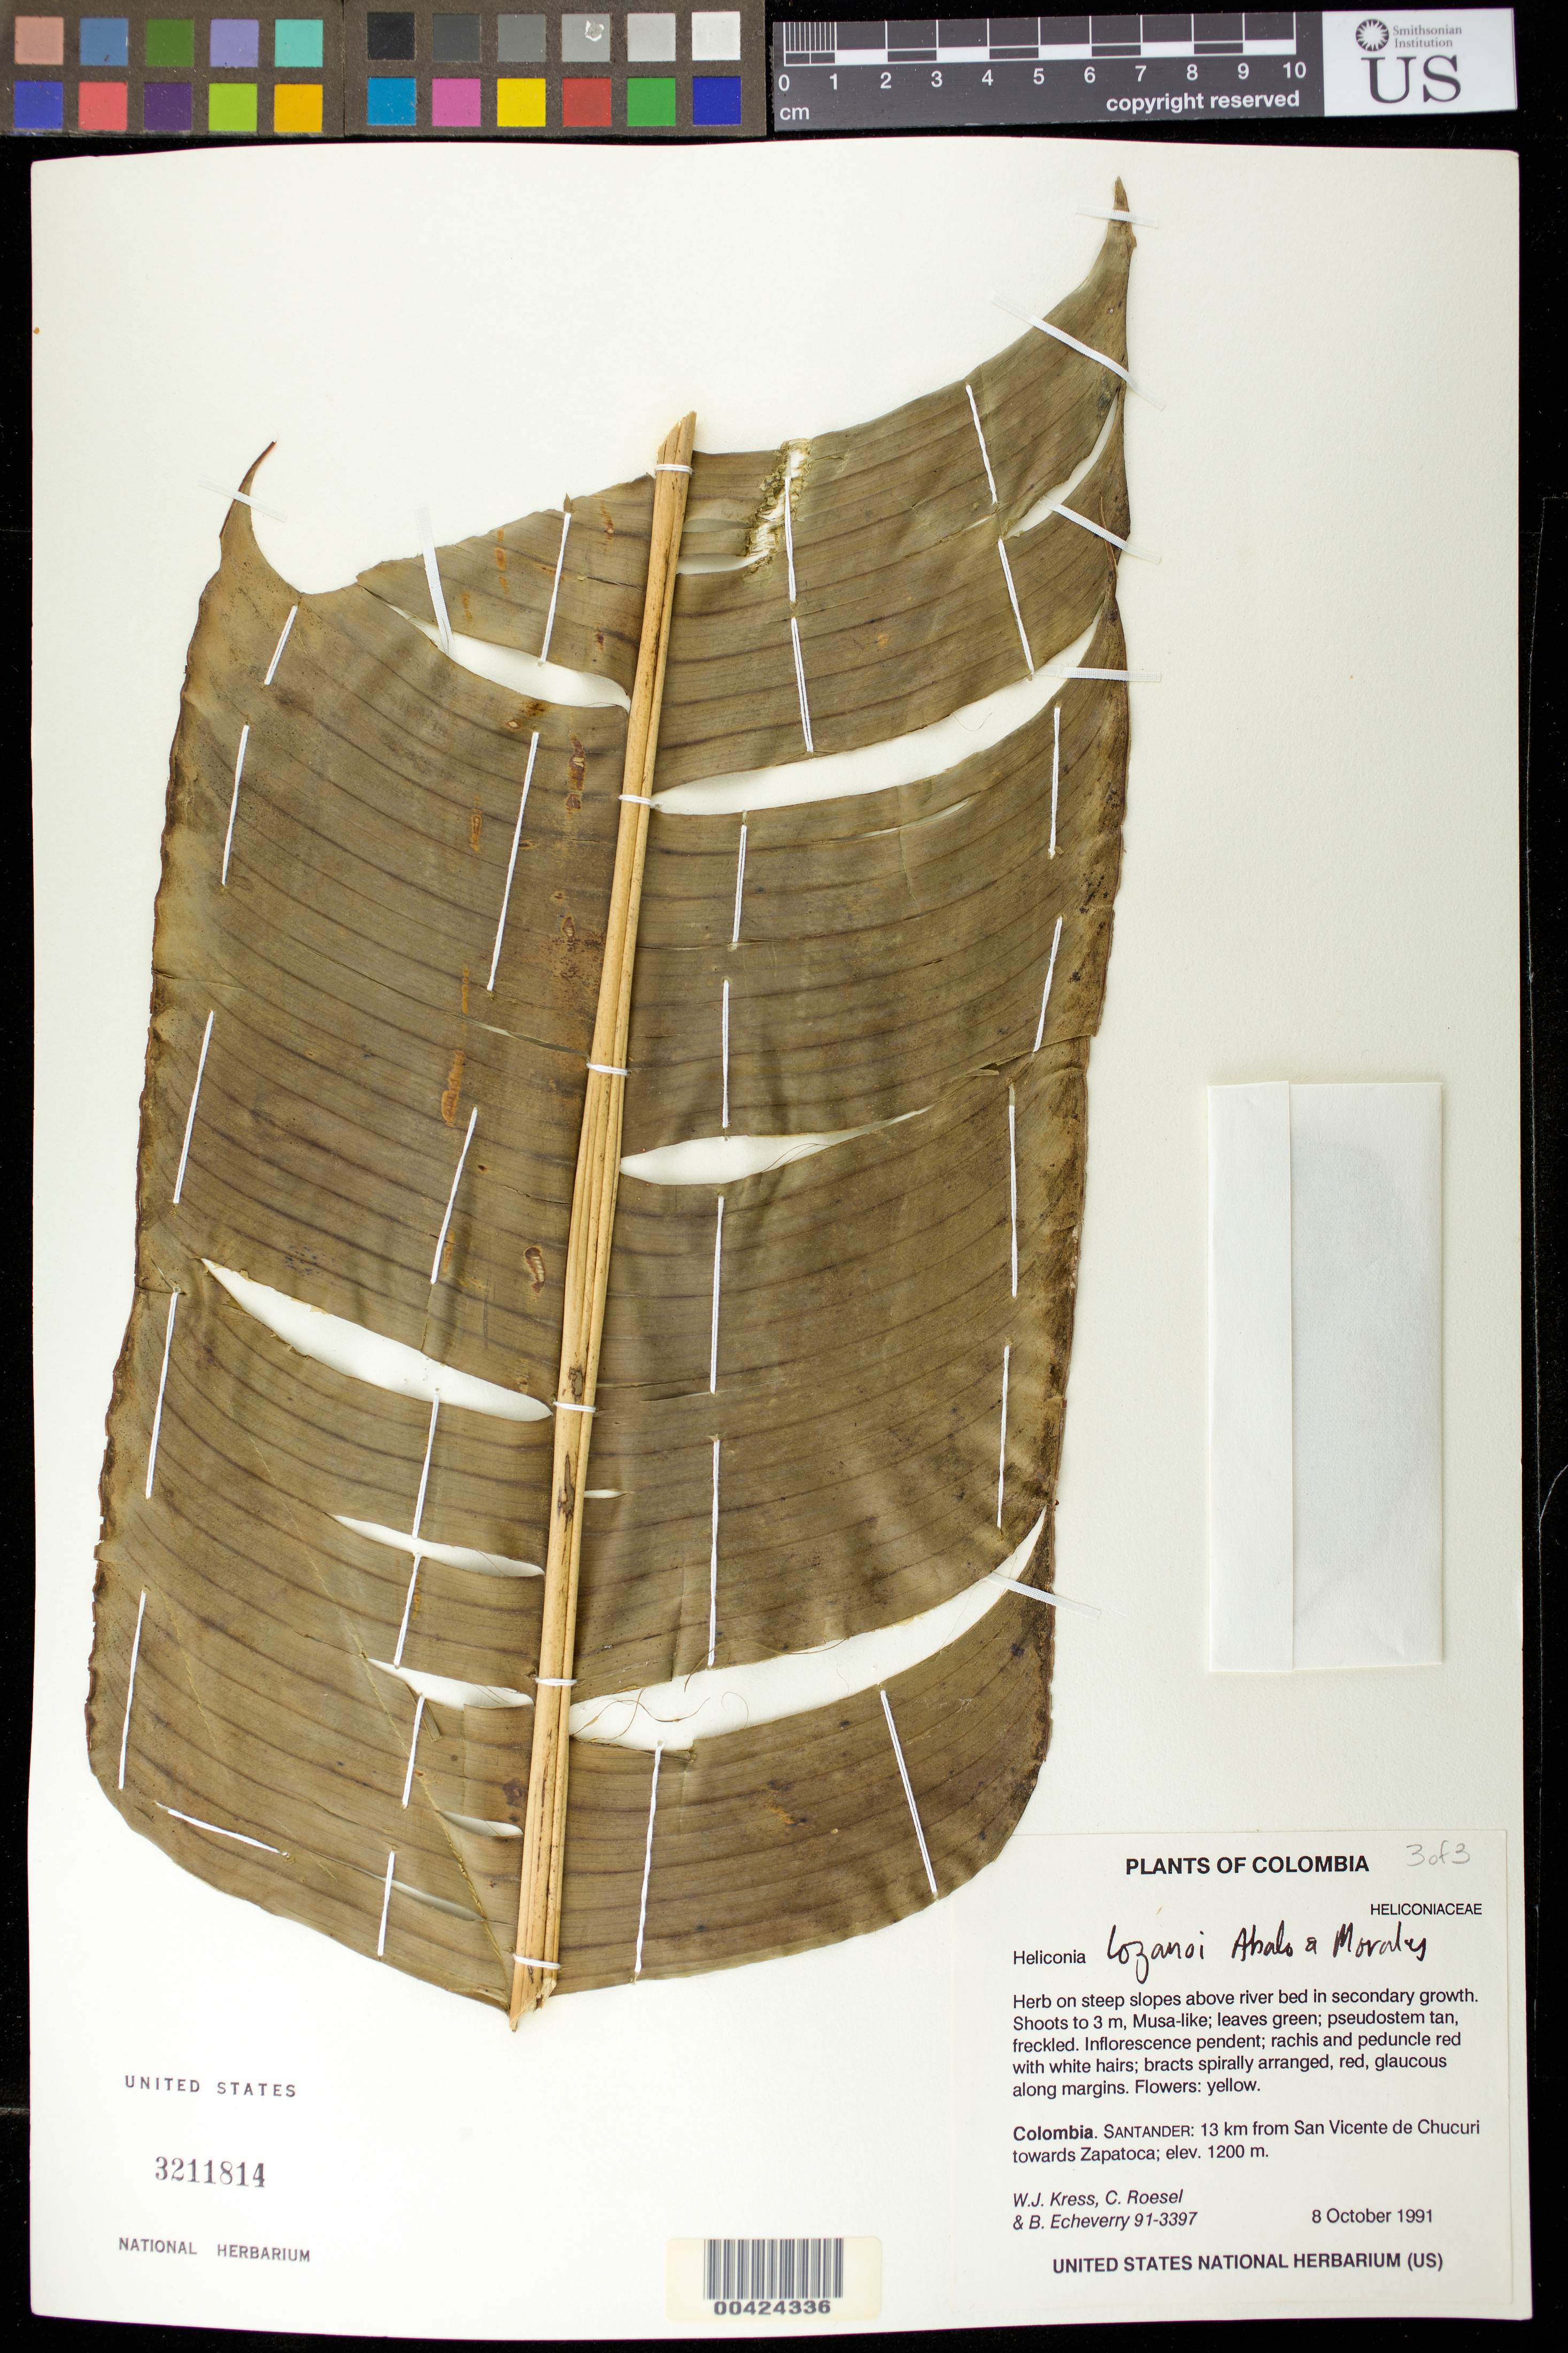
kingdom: Plantae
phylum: Tracheophyta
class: Liliopsida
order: Zingiberales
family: Heliconiaceae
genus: Heliconia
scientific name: Heliconia lozanoi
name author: Abalo & G. Morales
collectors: W. J. Kress, C. S. Roesel & B. Echeverry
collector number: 91-3397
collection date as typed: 08 Oct 1991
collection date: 1991-10-08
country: Colombia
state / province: Santander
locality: San Vicente de Chucuri, 13 km from; towards Zapatoca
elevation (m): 1200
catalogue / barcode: US 3211814